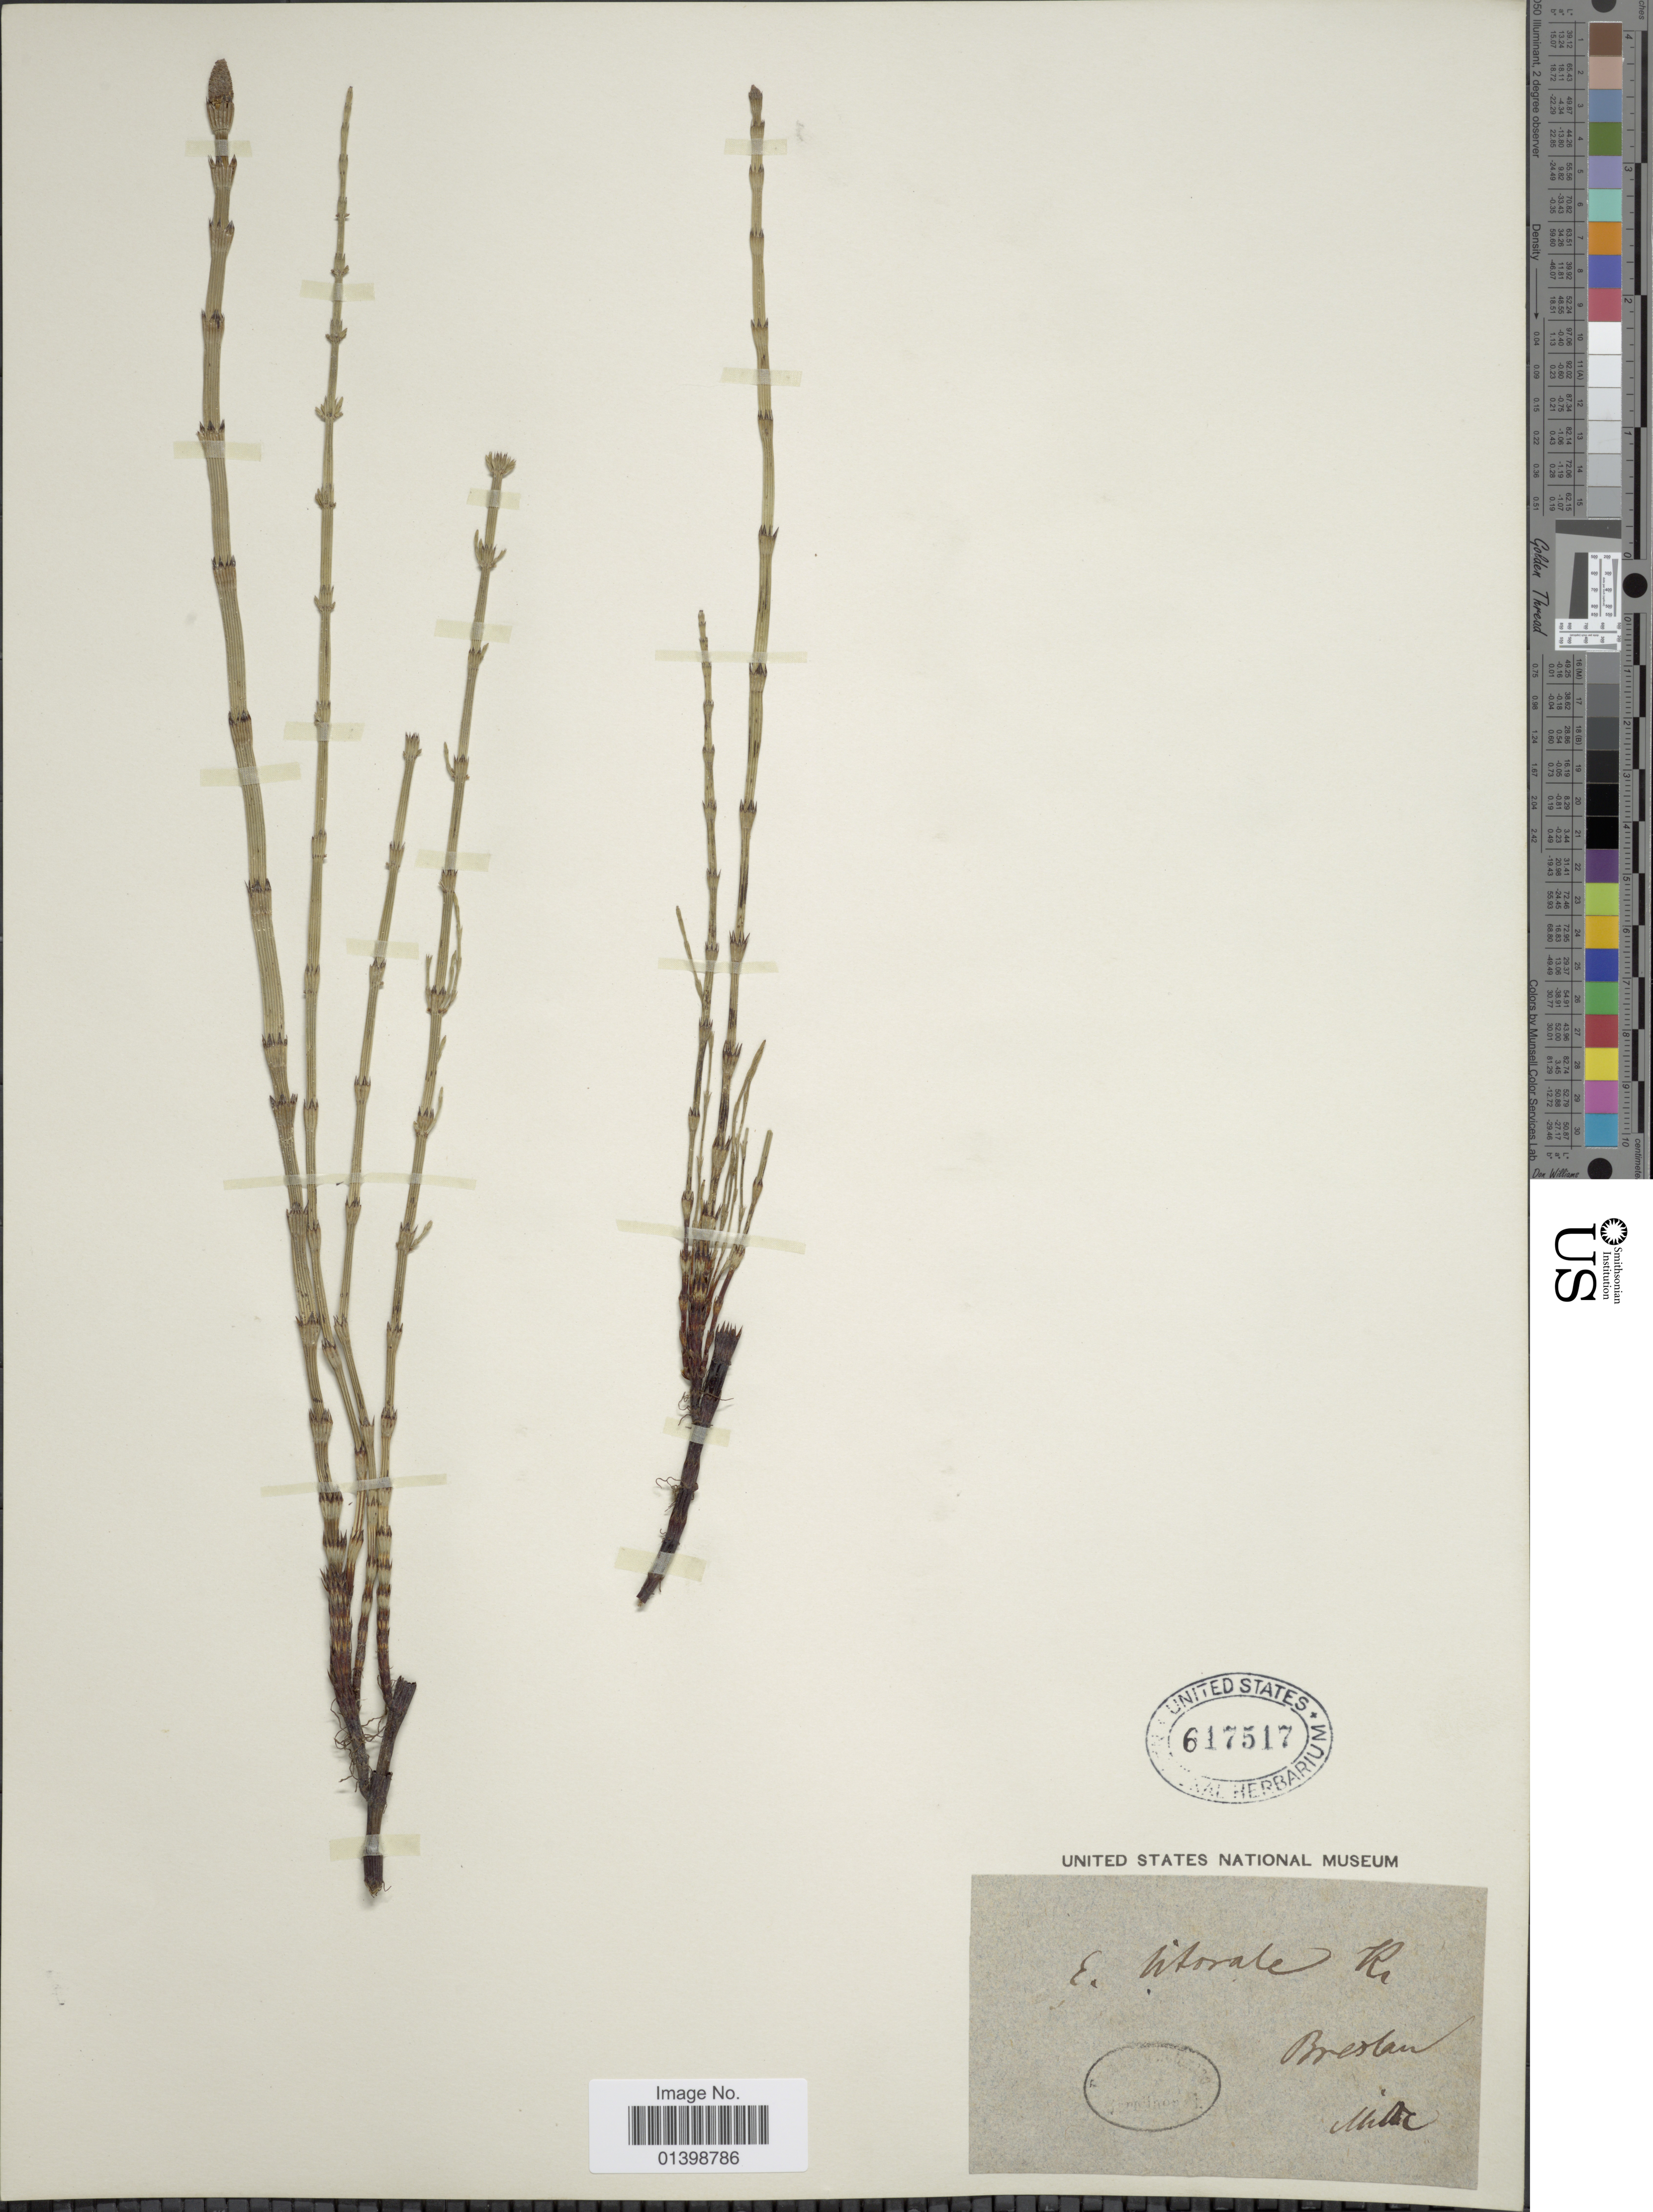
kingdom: Plantae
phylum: Tracheophyta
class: Polypodiopsida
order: Equisetales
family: Equisetaceae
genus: Equisetum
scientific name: Equisetum x litorale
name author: Kuhlw.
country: Poland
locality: Breslau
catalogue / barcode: US 617517